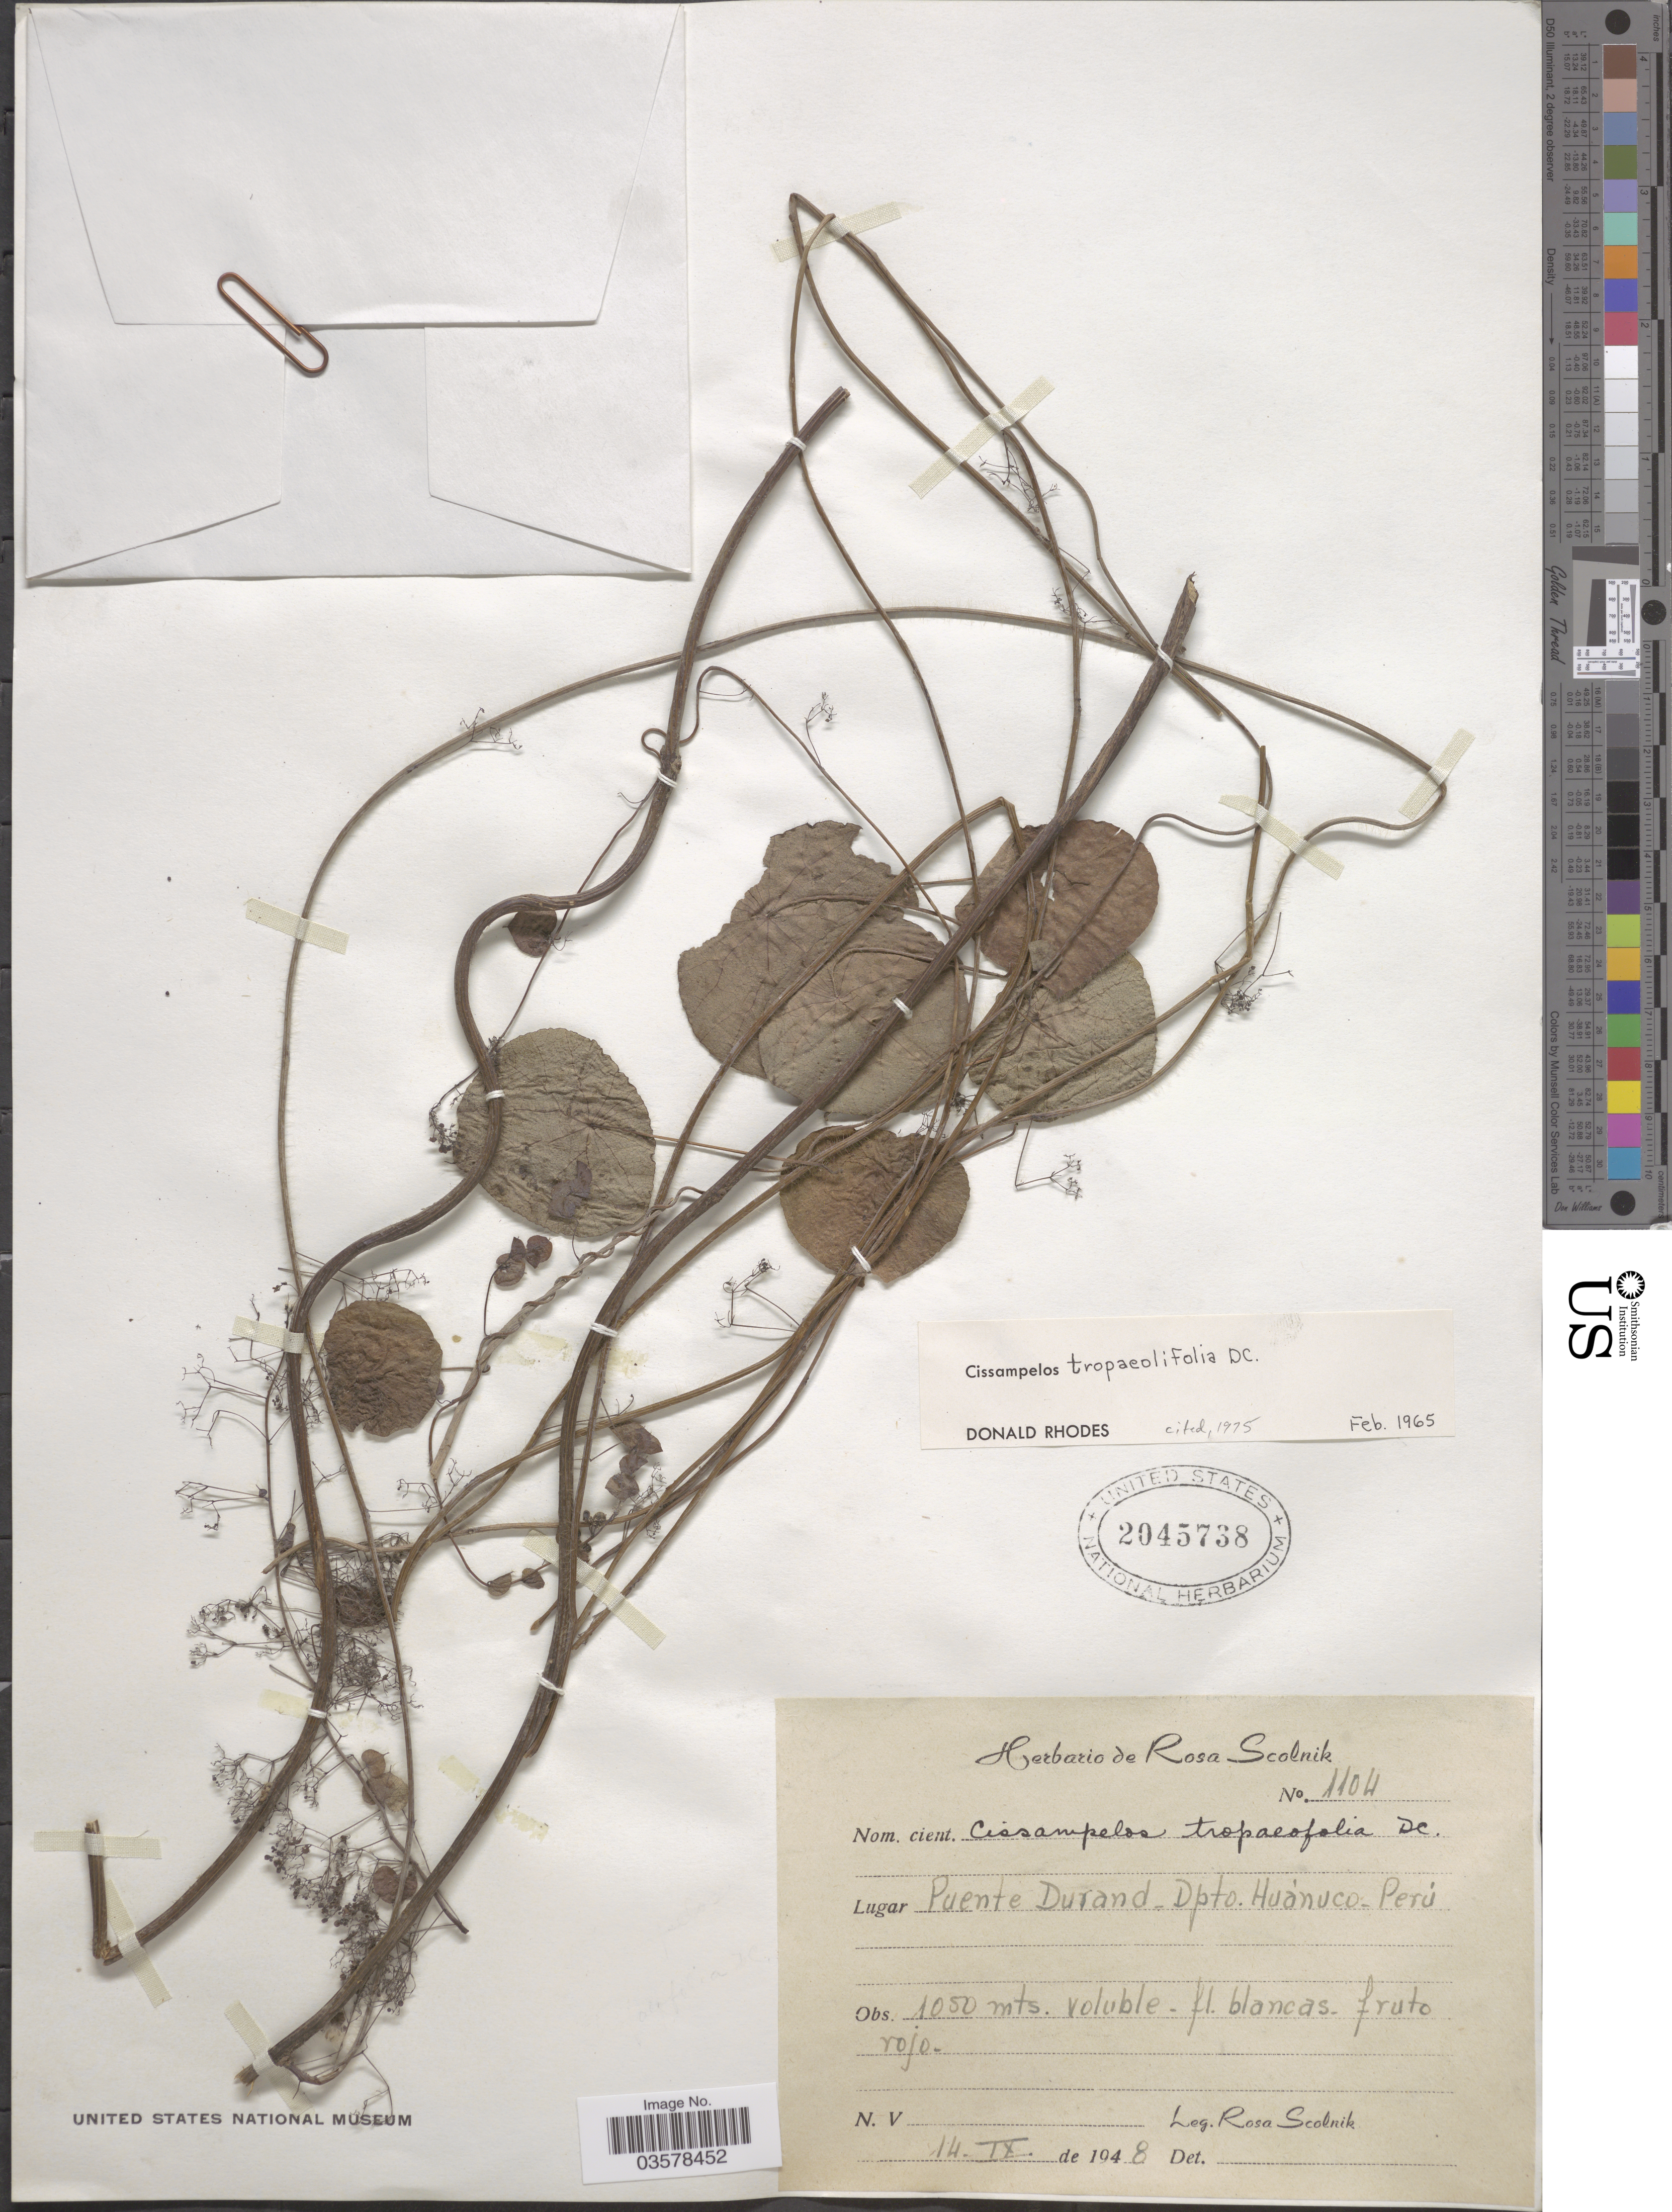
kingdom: Plantae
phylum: Tracheophyta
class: Magnoliopsida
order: Ranunculales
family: Menispermaceae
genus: Cissampelos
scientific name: Cissampelos tropaeolifolia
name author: DC.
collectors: R. Scolnik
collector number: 1104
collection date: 1948-09-14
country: Peru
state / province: Huánuco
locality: Puente Durand. Dpto. Huánuco.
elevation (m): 1050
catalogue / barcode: US 2045738